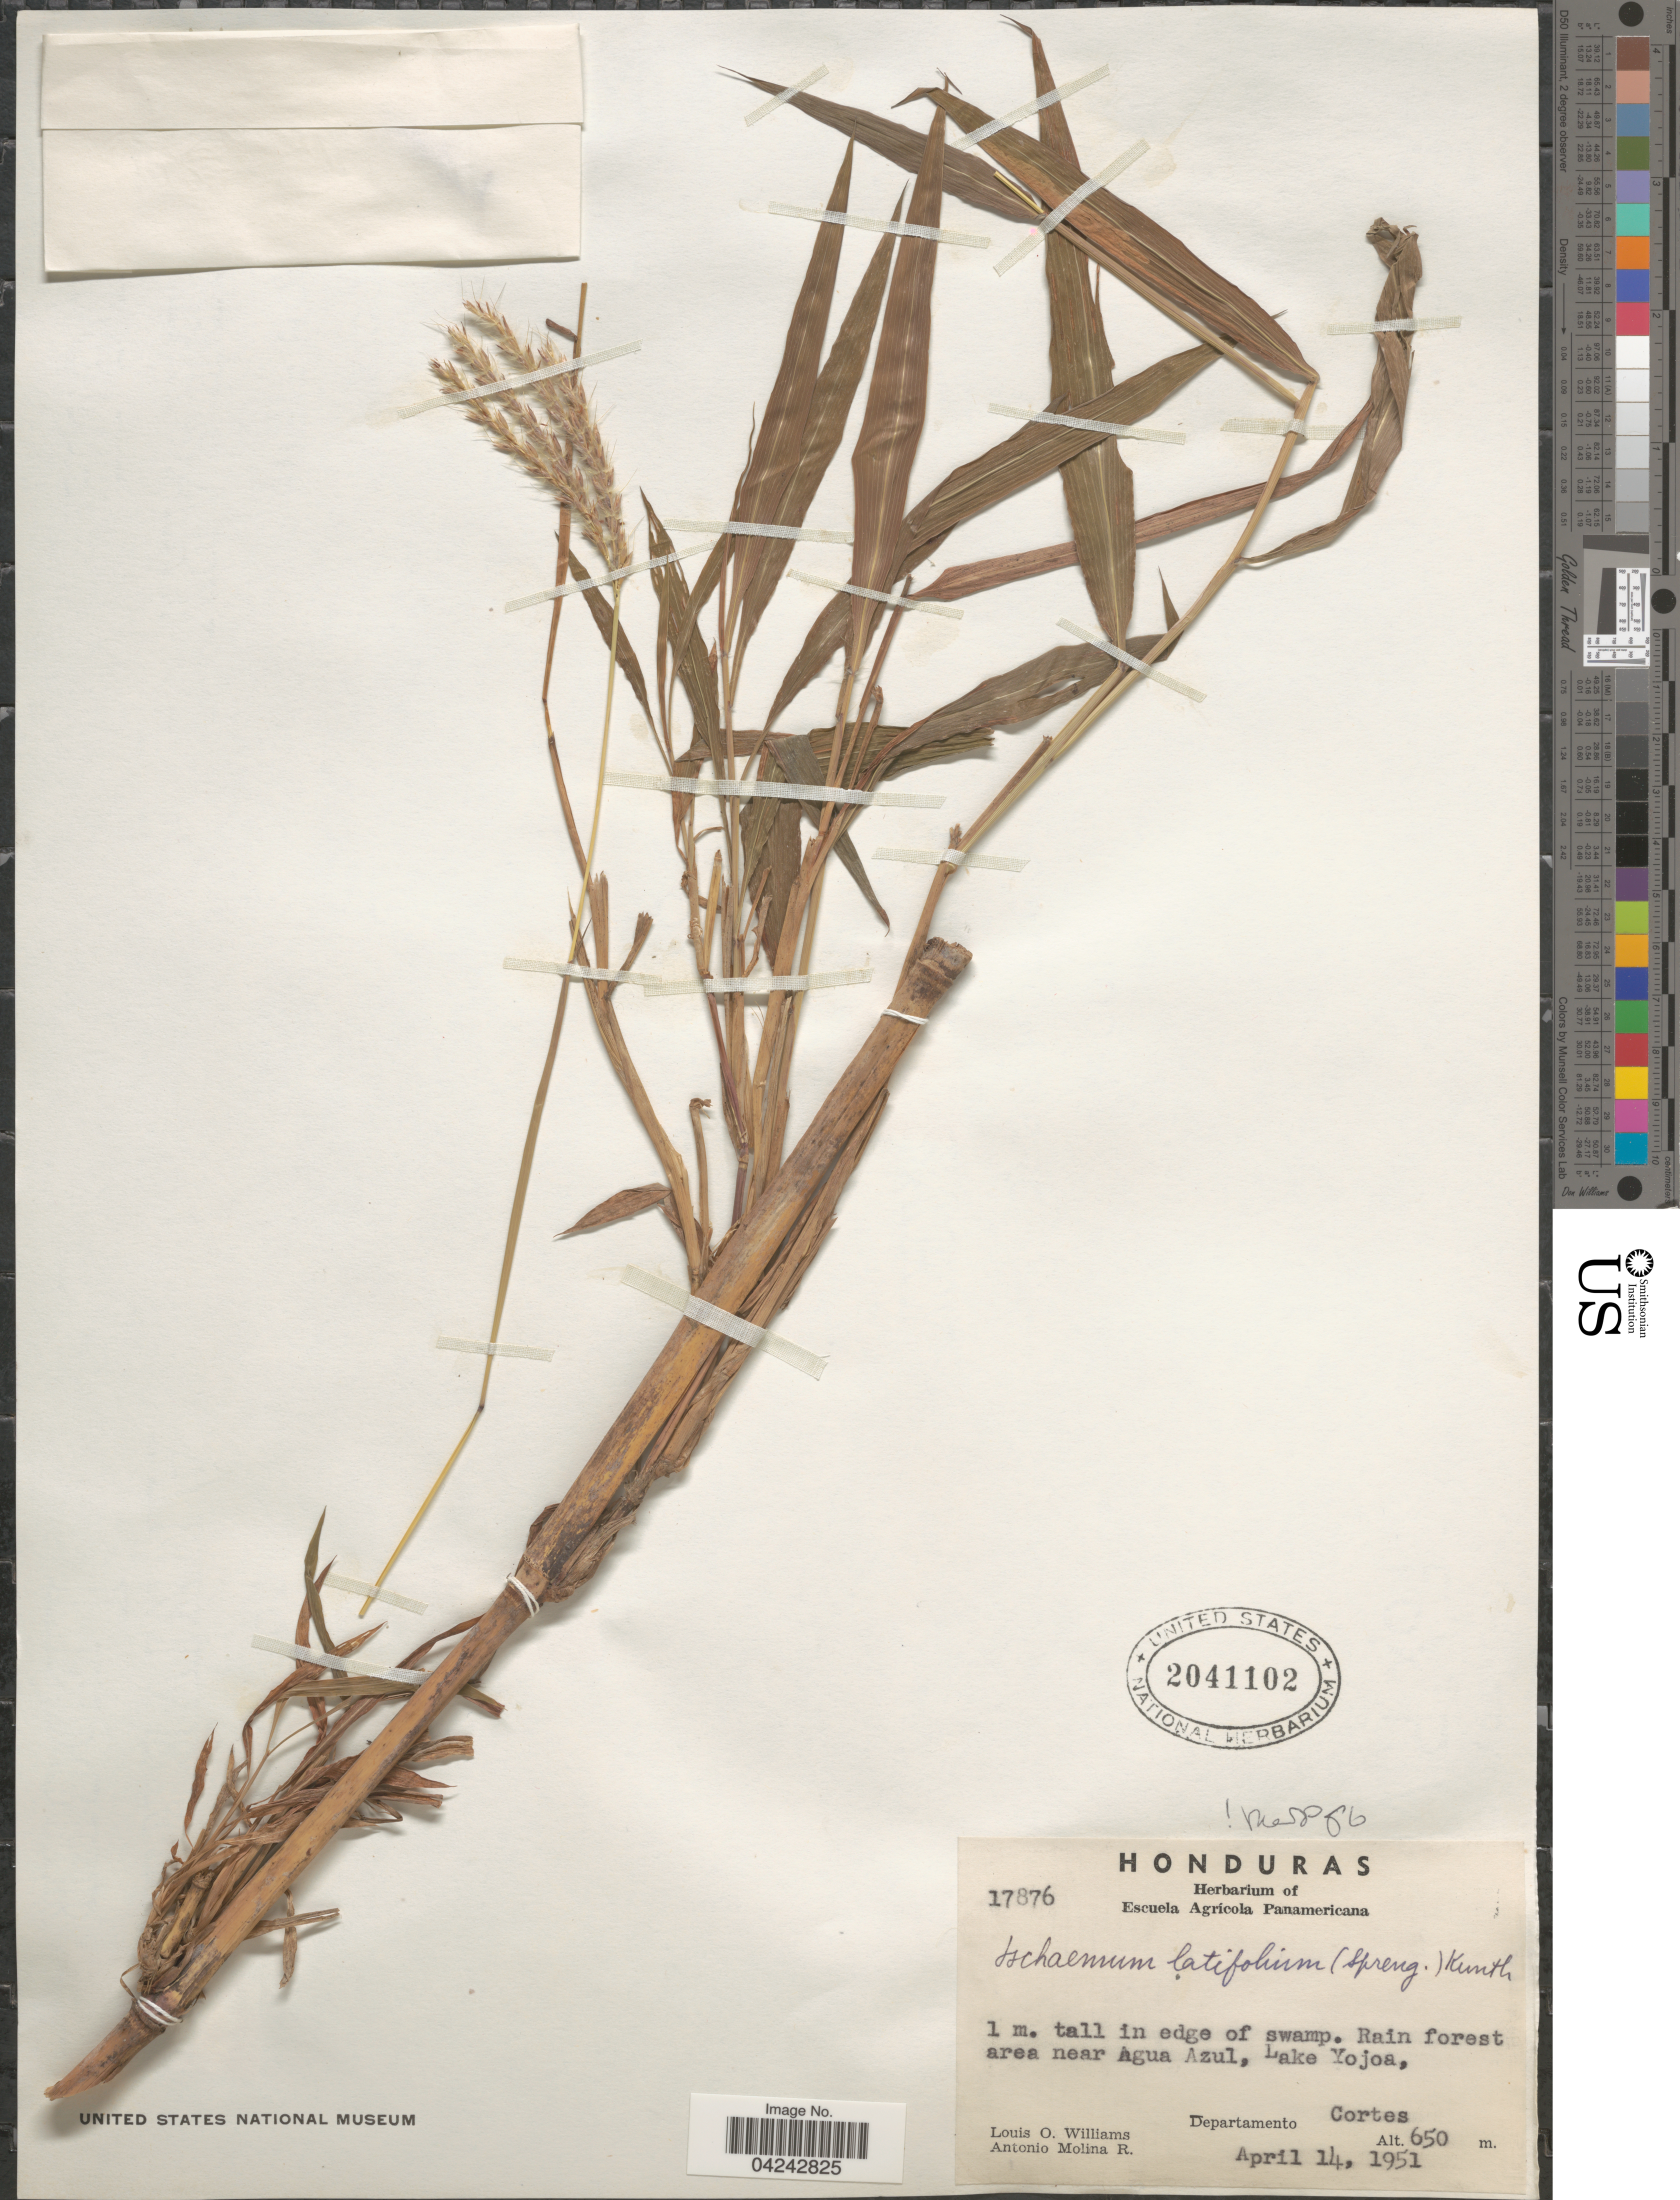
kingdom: Plantae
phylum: Tracheophyta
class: Liliopsida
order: Poales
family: Poaceae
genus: Ischaemum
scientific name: Ischaemum latifolium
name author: (Spreng.) Kunth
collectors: L. O. Williams & A. Molina R.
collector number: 17876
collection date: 1951-04-14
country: Honduras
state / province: Cortes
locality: Rain forest area near Agua Azul, Lake Yojoa, Departamento Cortes.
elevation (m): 650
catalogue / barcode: US 2041102